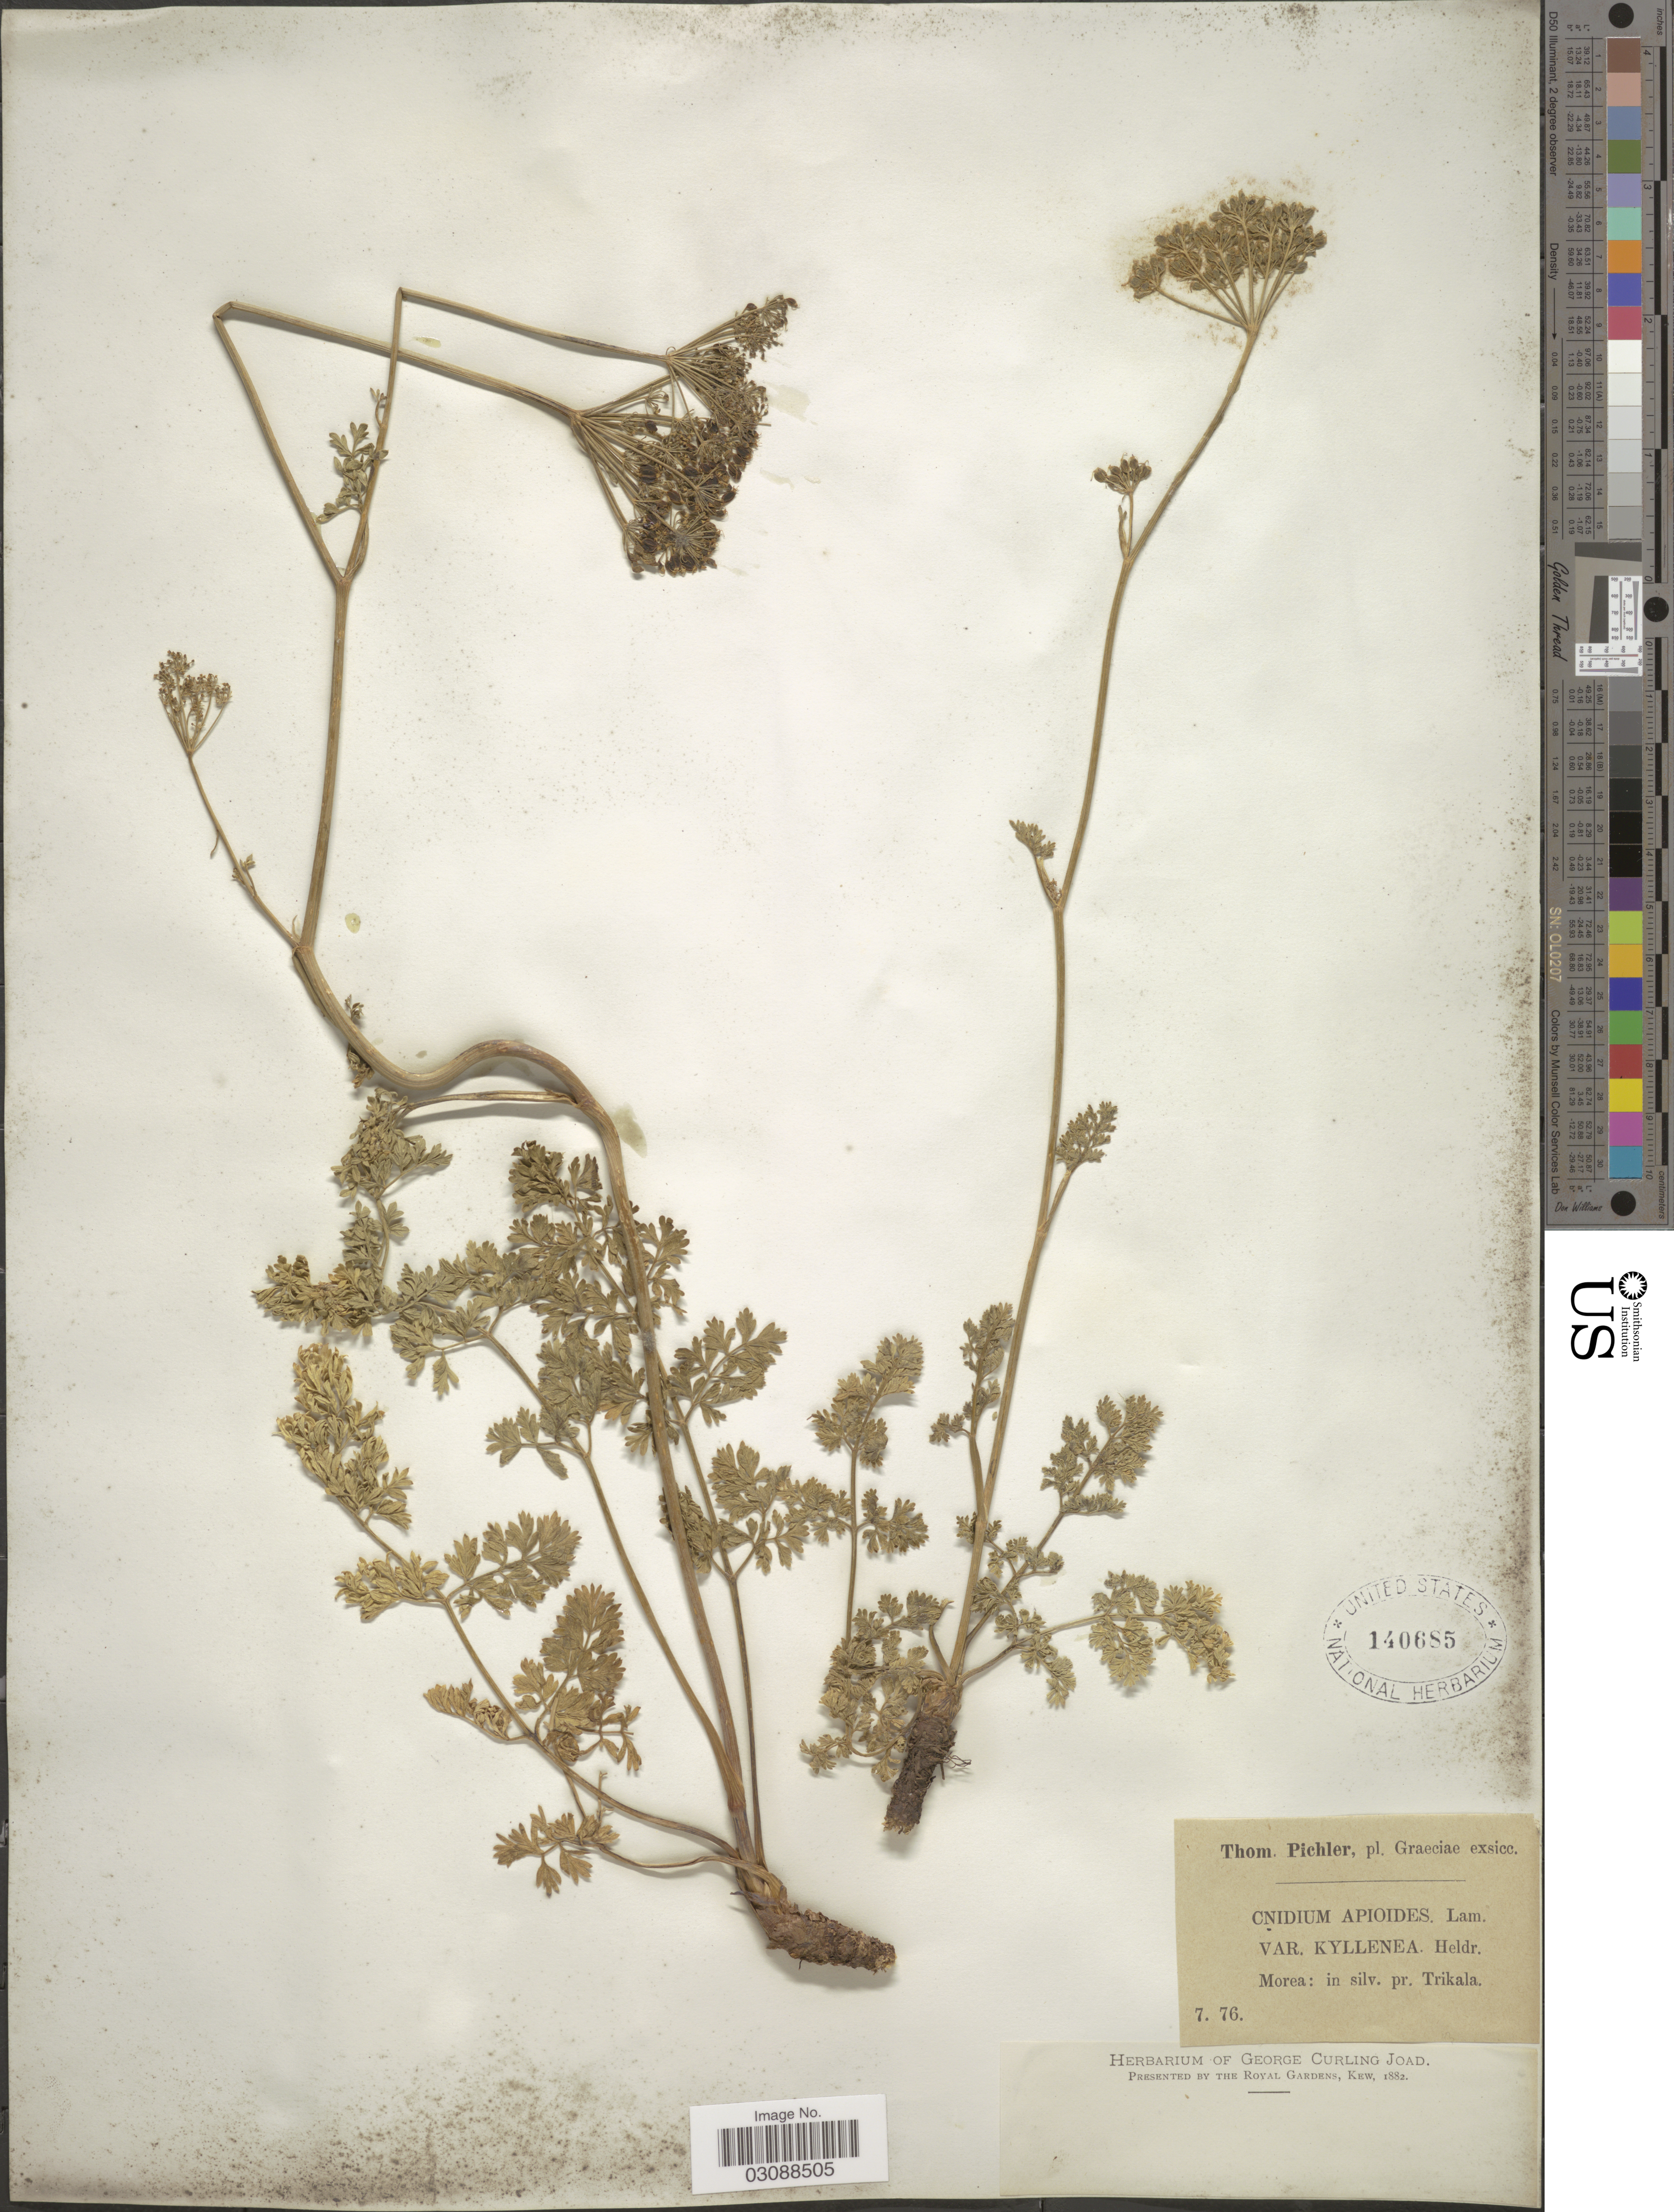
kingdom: Plantae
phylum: Tracheophyta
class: Magnoliopsida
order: Apiales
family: Apiaceae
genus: Cnidium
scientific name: Cnidium apioides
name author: (Lam.) Spreng.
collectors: T. Pichler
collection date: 1876-07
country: Greece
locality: Morea: in silv. pr. Trikala.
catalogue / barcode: US 140685